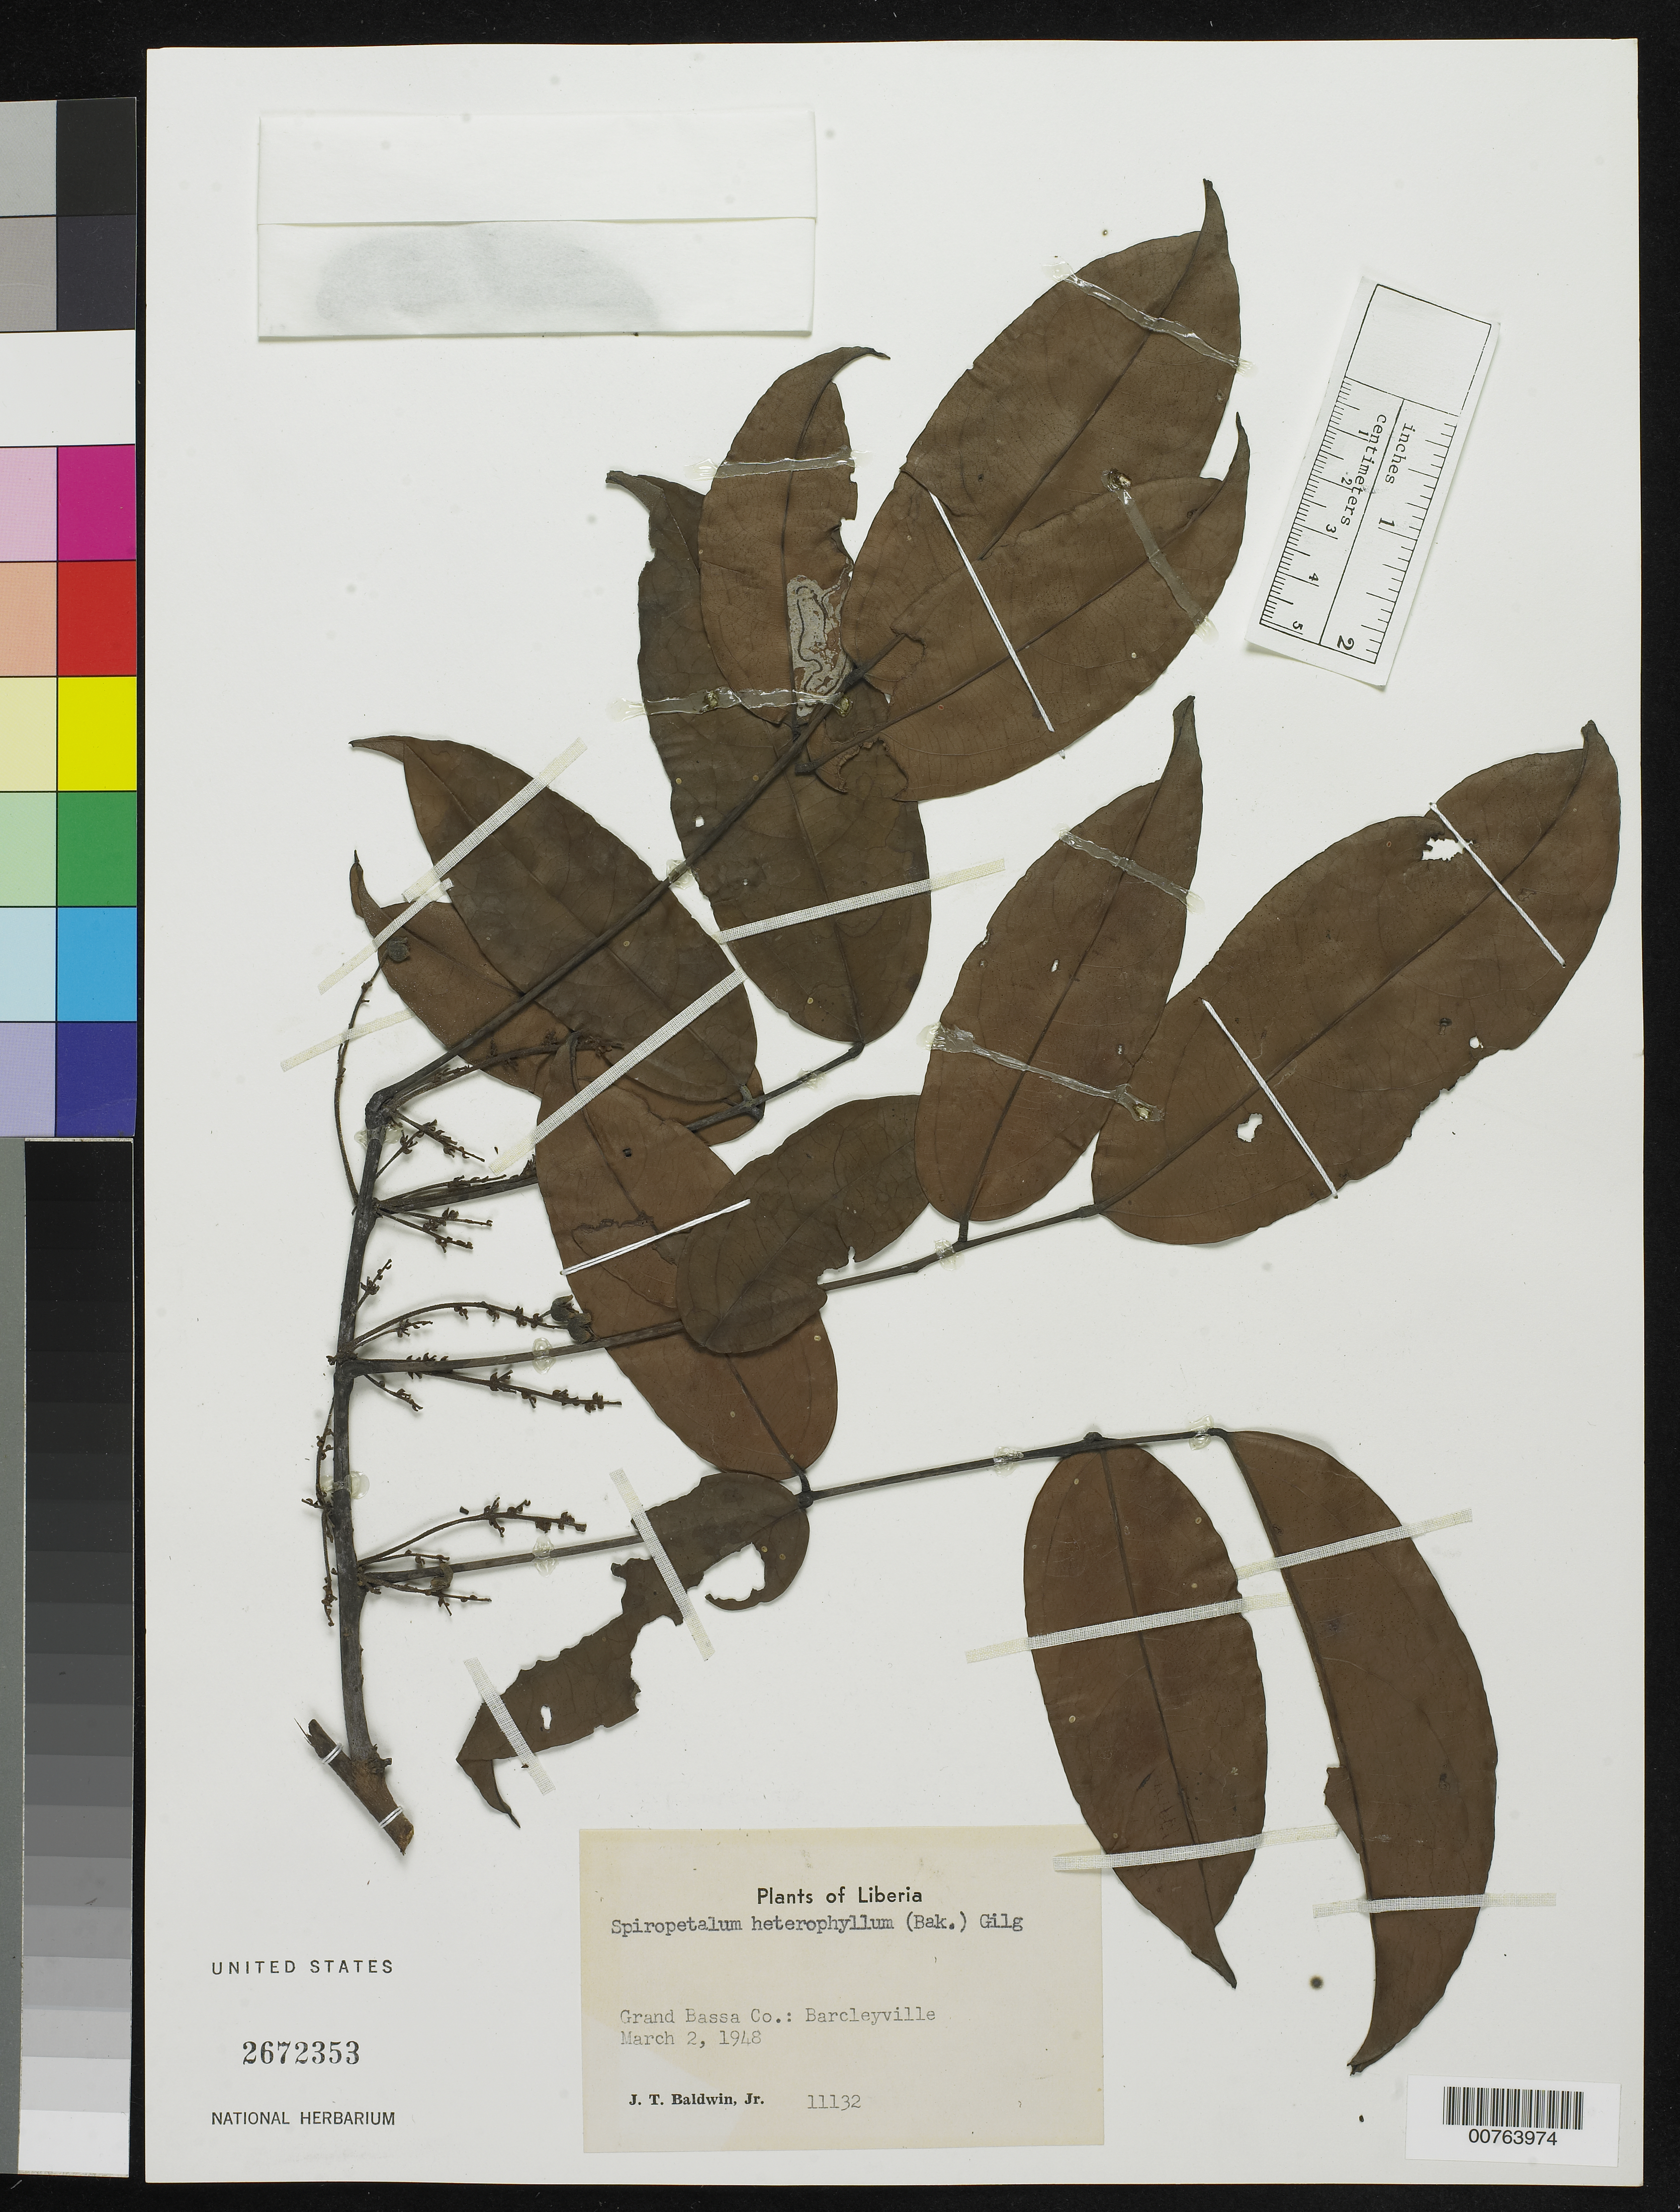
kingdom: Plantae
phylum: Tracheophyta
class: Magnoliopsida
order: Oxalidales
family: Connaraceae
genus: Rourea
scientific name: Rourea solanderi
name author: Baker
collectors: J. T. Baldwin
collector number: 11132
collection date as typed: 2 Mar 1948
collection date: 1948-03-02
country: Liberia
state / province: Grand Bassa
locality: Barcleyville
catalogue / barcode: US 2672353